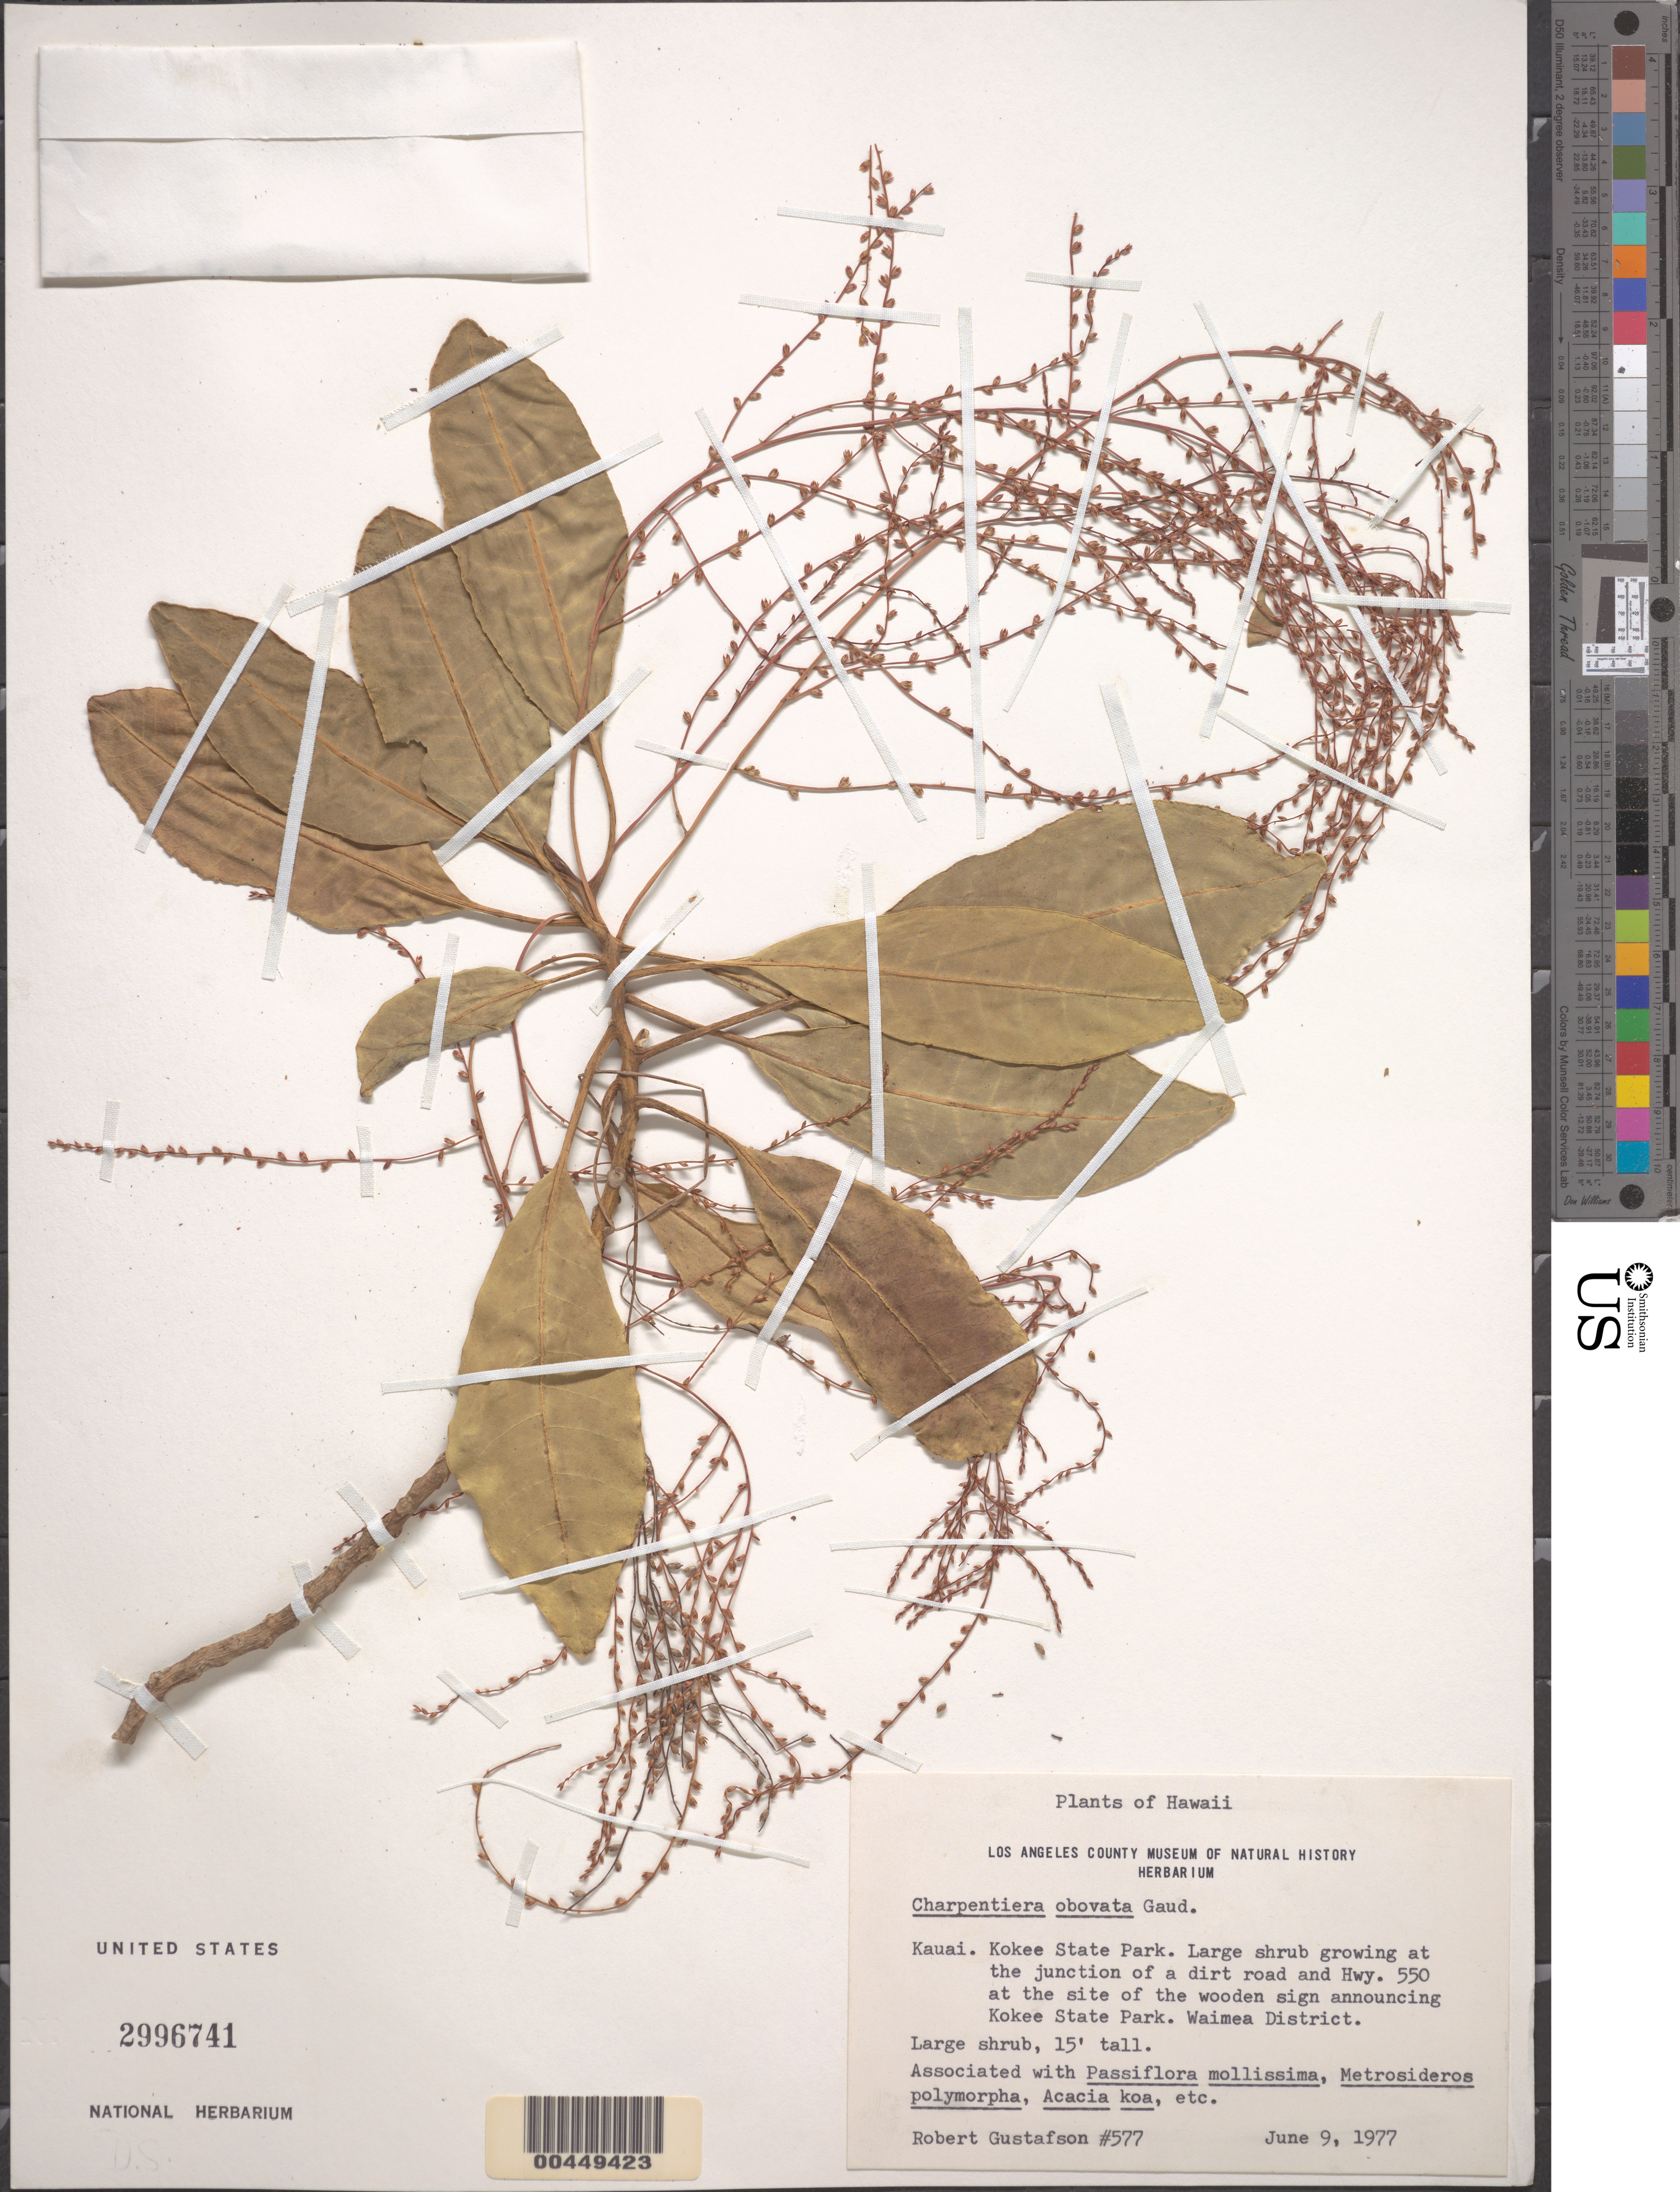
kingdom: Plantae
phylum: Tracheophyta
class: Magnoliopsida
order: Caryophyllales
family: Amaranthaceae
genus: Charpentiera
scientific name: Charpentiera obovata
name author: Gaudich.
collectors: R. Gustafson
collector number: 577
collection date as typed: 9 Jun 1977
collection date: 1977-06-09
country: United States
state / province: Hawaii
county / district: Kauai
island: Kaua'i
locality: Kokee State Park, at the junction of a dirt road and Hwy 550 at wooden sign announcing Kokee State Park, Waimea District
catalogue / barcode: US 2996741